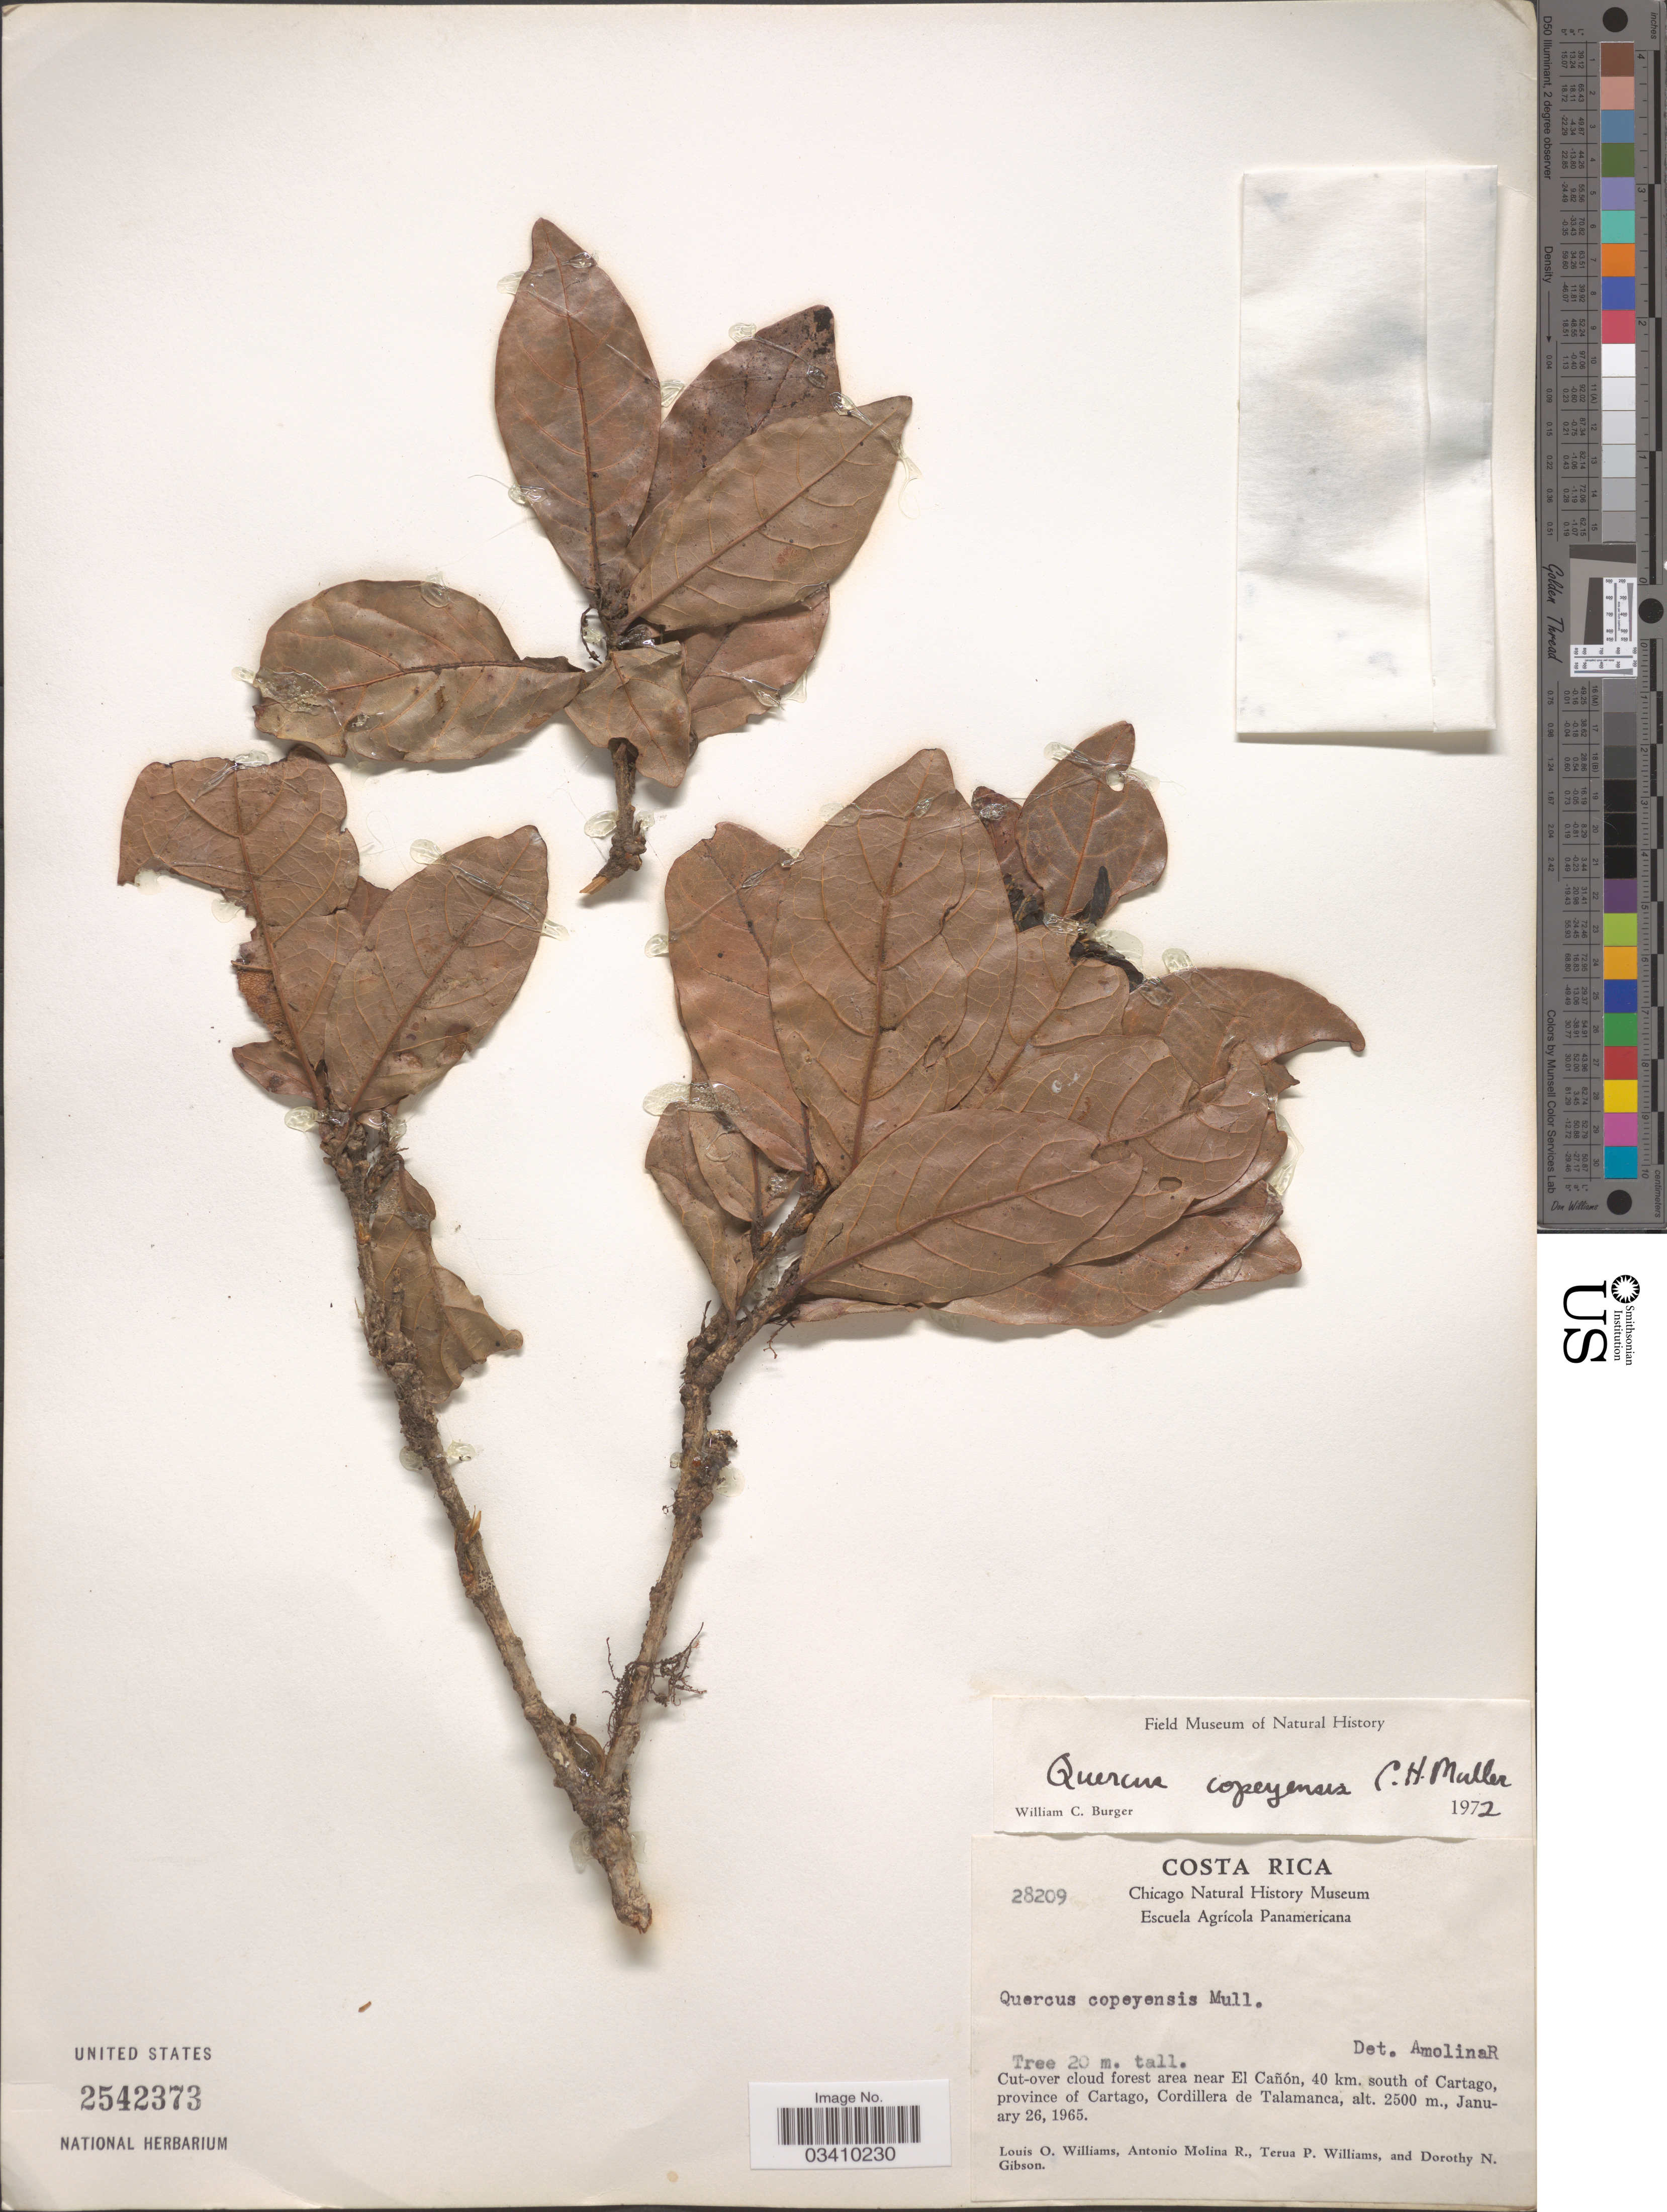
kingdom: Plantae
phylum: Tracheophyta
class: Magnoliopsida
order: Fagales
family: Fagaceae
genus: Quercus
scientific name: Quercus copeyensis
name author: C.H. Müll.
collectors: L. O. Williams, A. Molina R., T. P. Williams & D. N. Gibson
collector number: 28209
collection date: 1965-01-26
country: Costa Rica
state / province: Cartago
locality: Cut-over cloud forest area near El Cañon, 40 km. south of Cartago, Cordillera de Talamanca.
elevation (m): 2500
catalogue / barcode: US 2542373